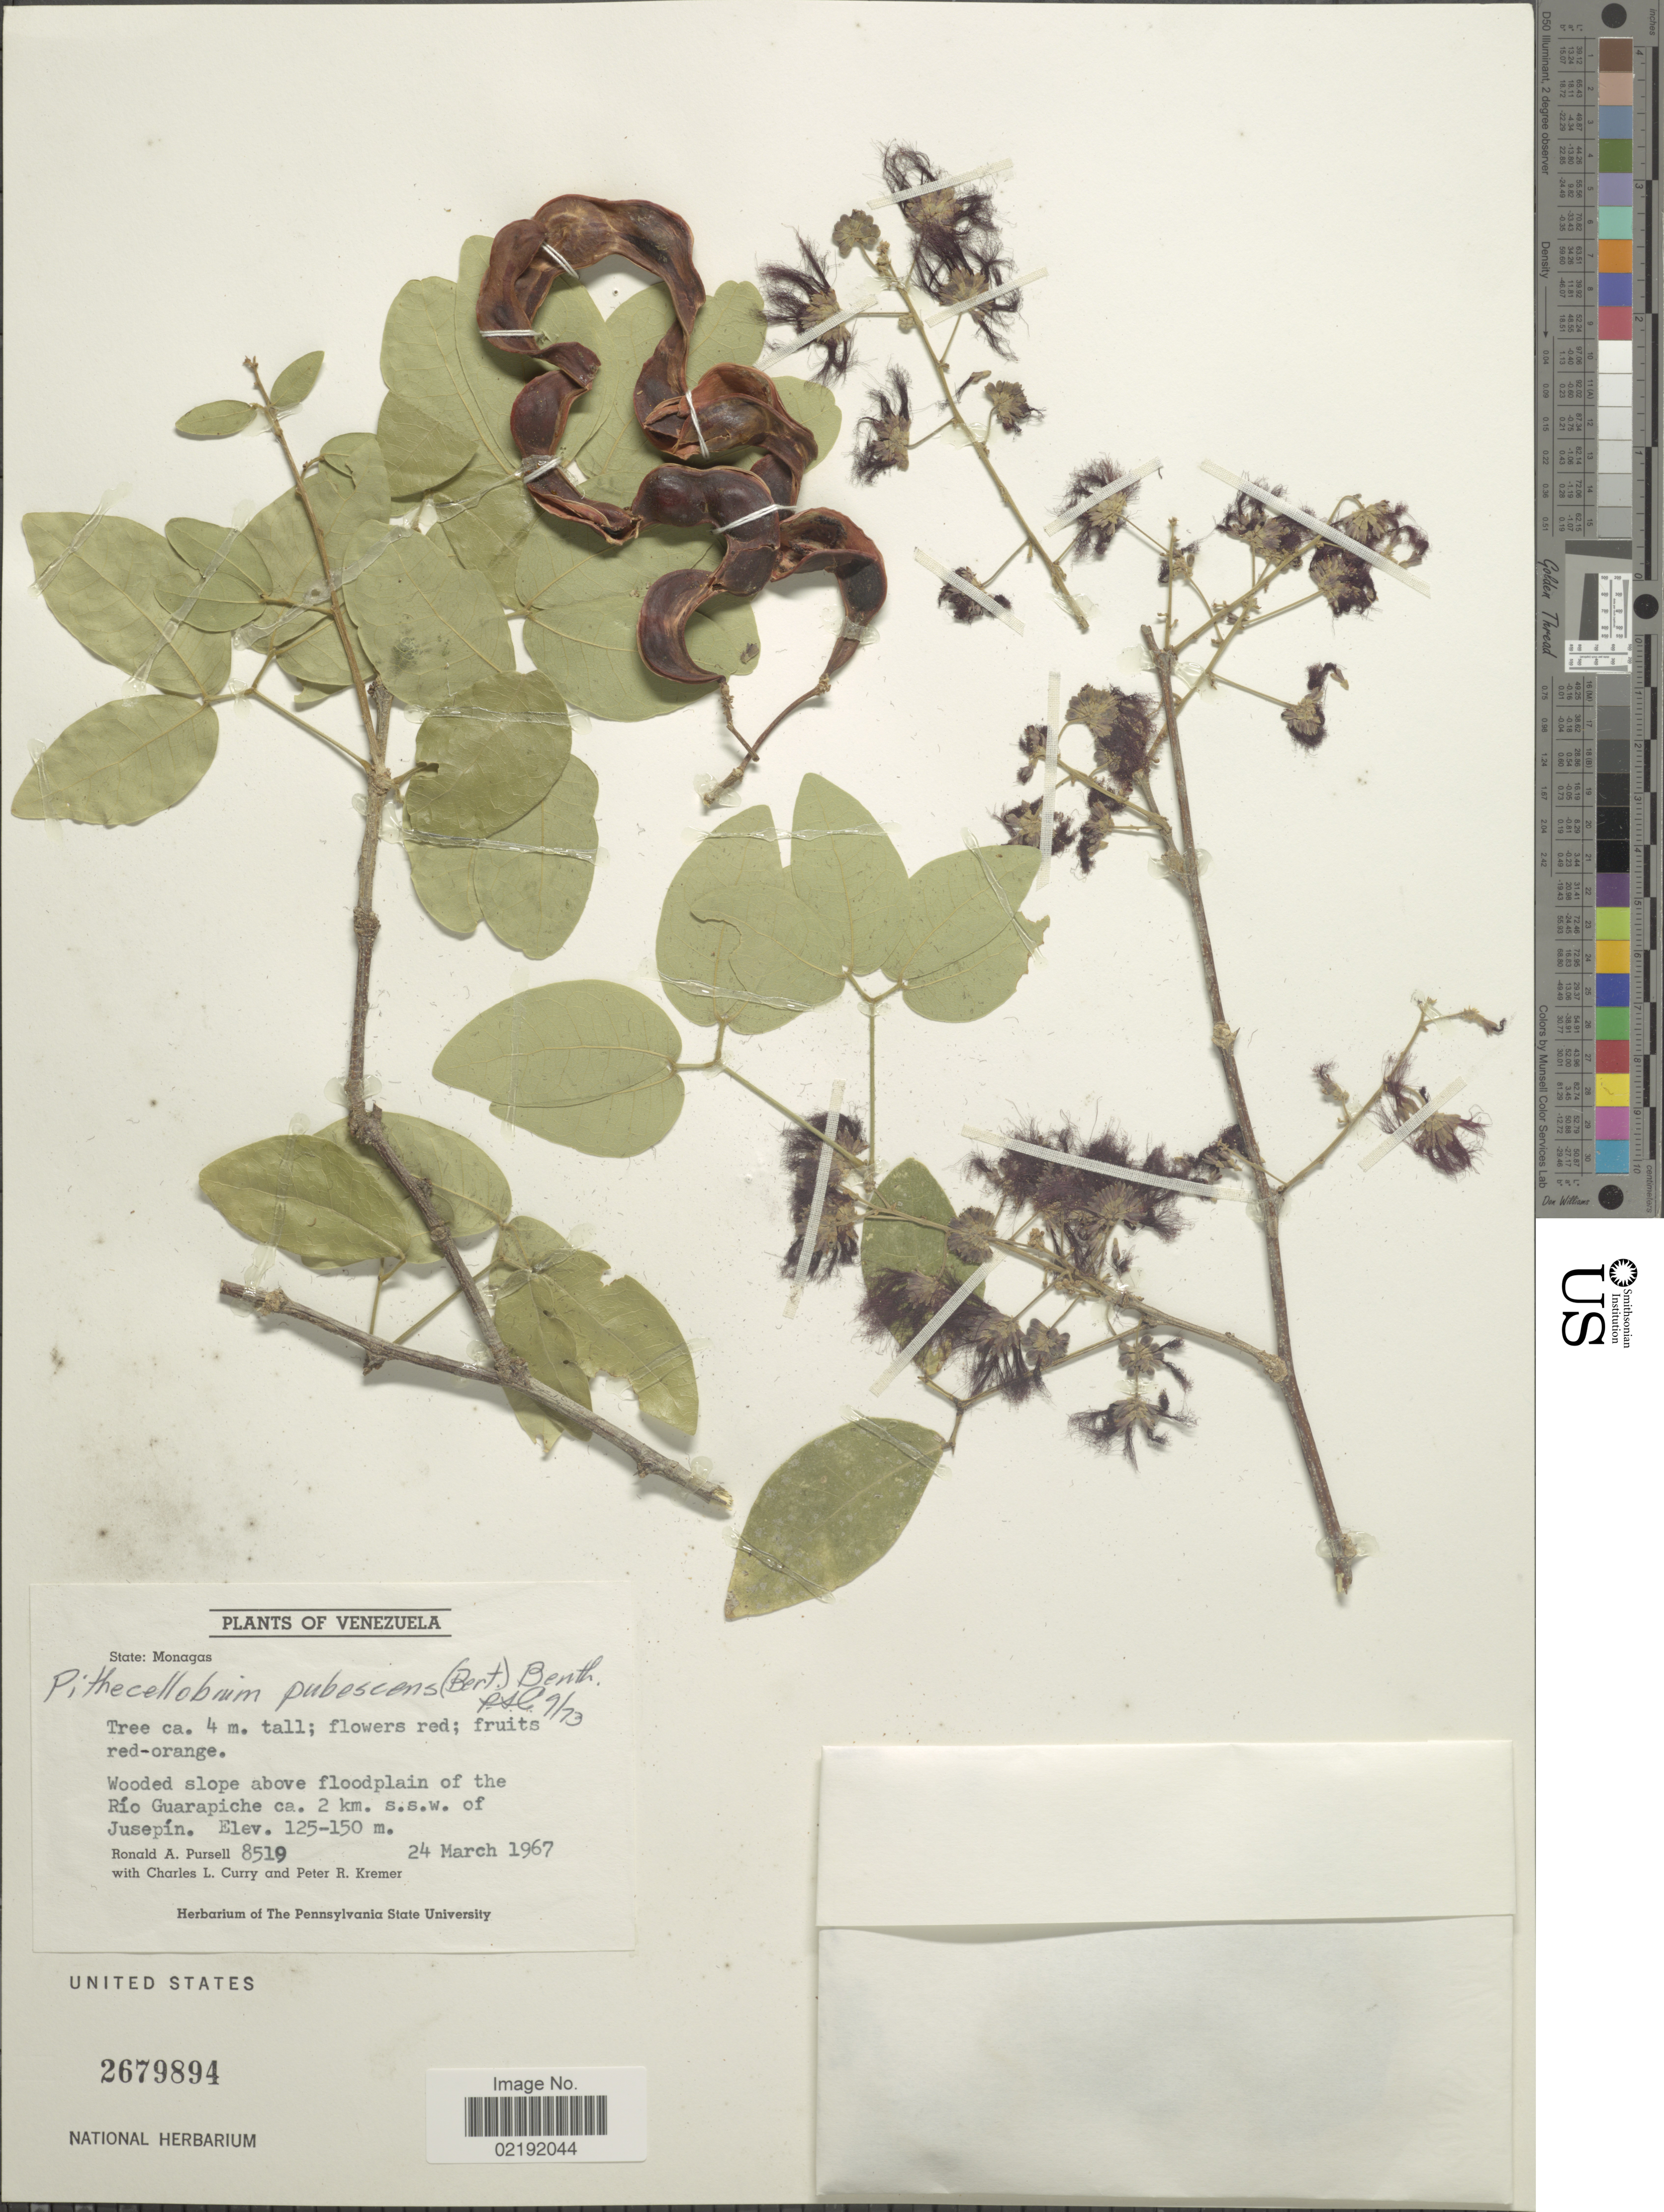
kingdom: Plantae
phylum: Tracheophyta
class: Magnoliopsida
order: Fabales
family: Fabaceae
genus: Pithecellobium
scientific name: Pithecellobium roseum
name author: (Vahl) Barneby & J.W. Grimes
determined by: U.S. National Herbarium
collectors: R. A. Pursell, C. L. Curry & P. Kremer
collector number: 8519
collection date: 1967-03-24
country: Venezuela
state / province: Monagas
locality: State: Monagas. Wooded slope above floodplain of the Río Guarapiche ca. 2 km. s.s.w. of Jusepín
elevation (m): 125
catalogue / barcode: US 2679894